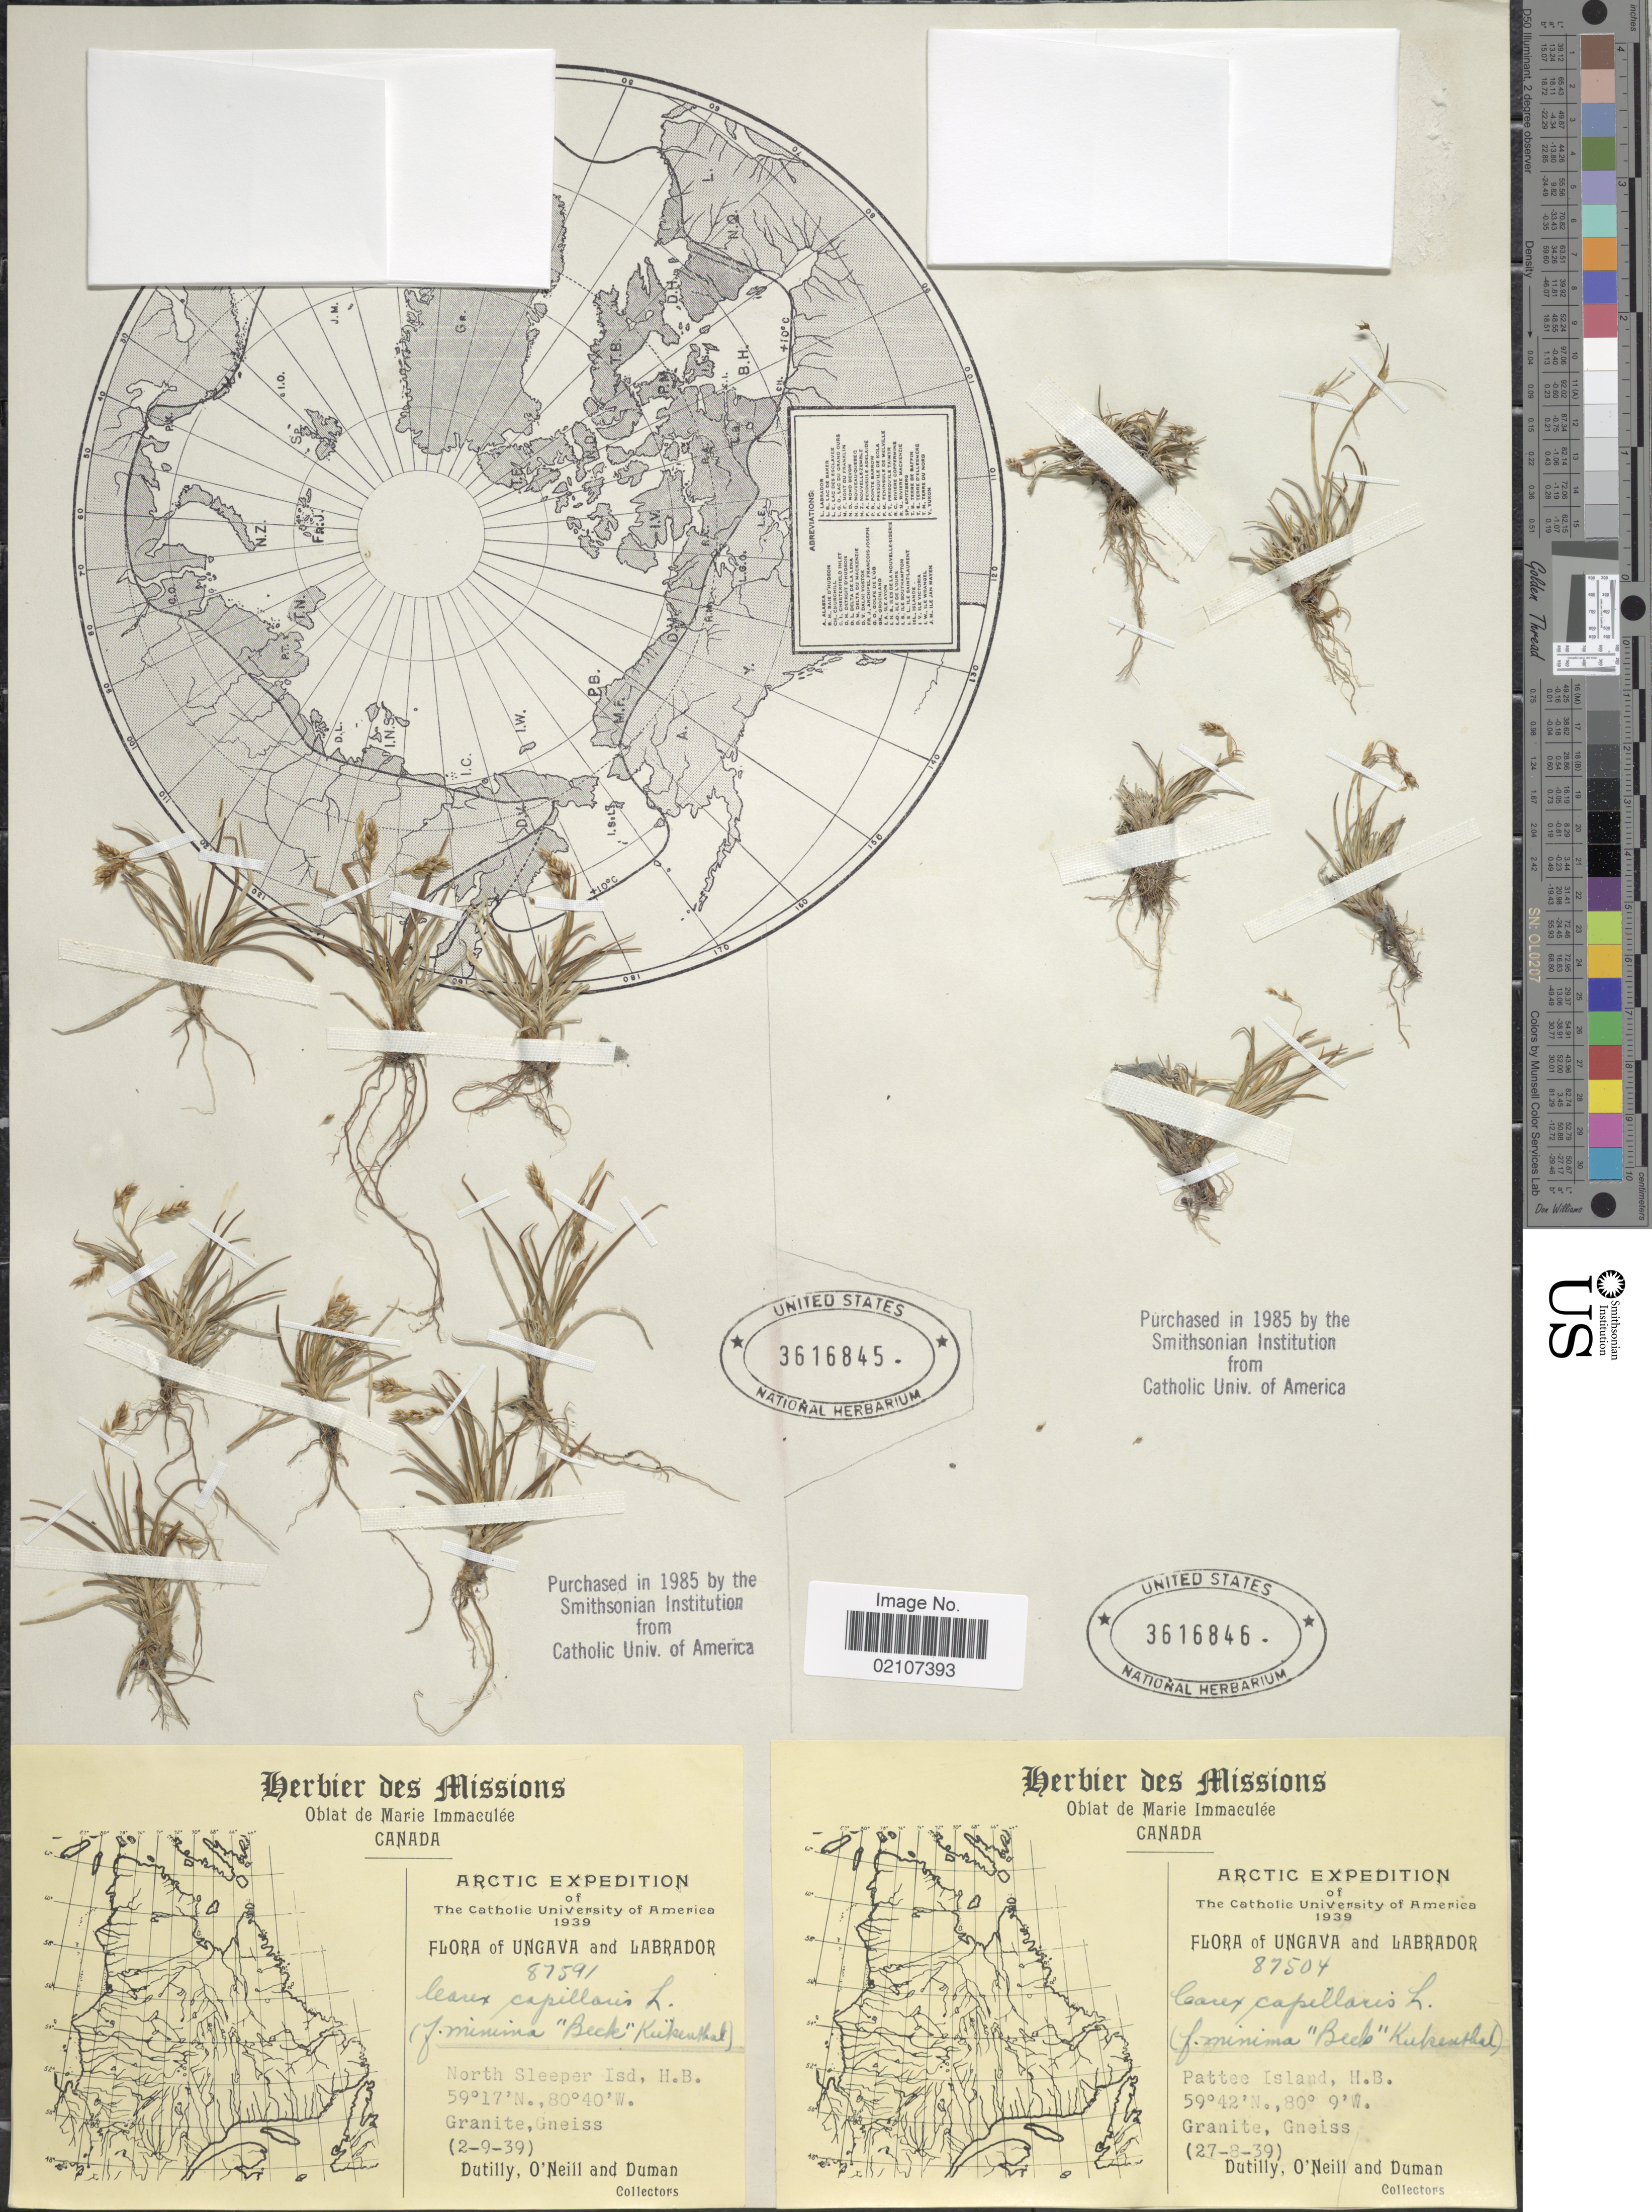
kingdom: Plantae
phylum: Tracheophyta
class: Liliopsida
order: Poales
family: Cyperaceae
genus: Carex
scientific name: Carex capillaris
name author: L.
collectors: -. Dutilly, O' Neill & -. Duman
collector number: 87504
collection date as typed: Transcribed d/m/y: 27/8/39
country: Canada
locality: Arctic, Ungava and Labrador, Pattee Island, H. B.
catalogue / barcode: US 3616846-2